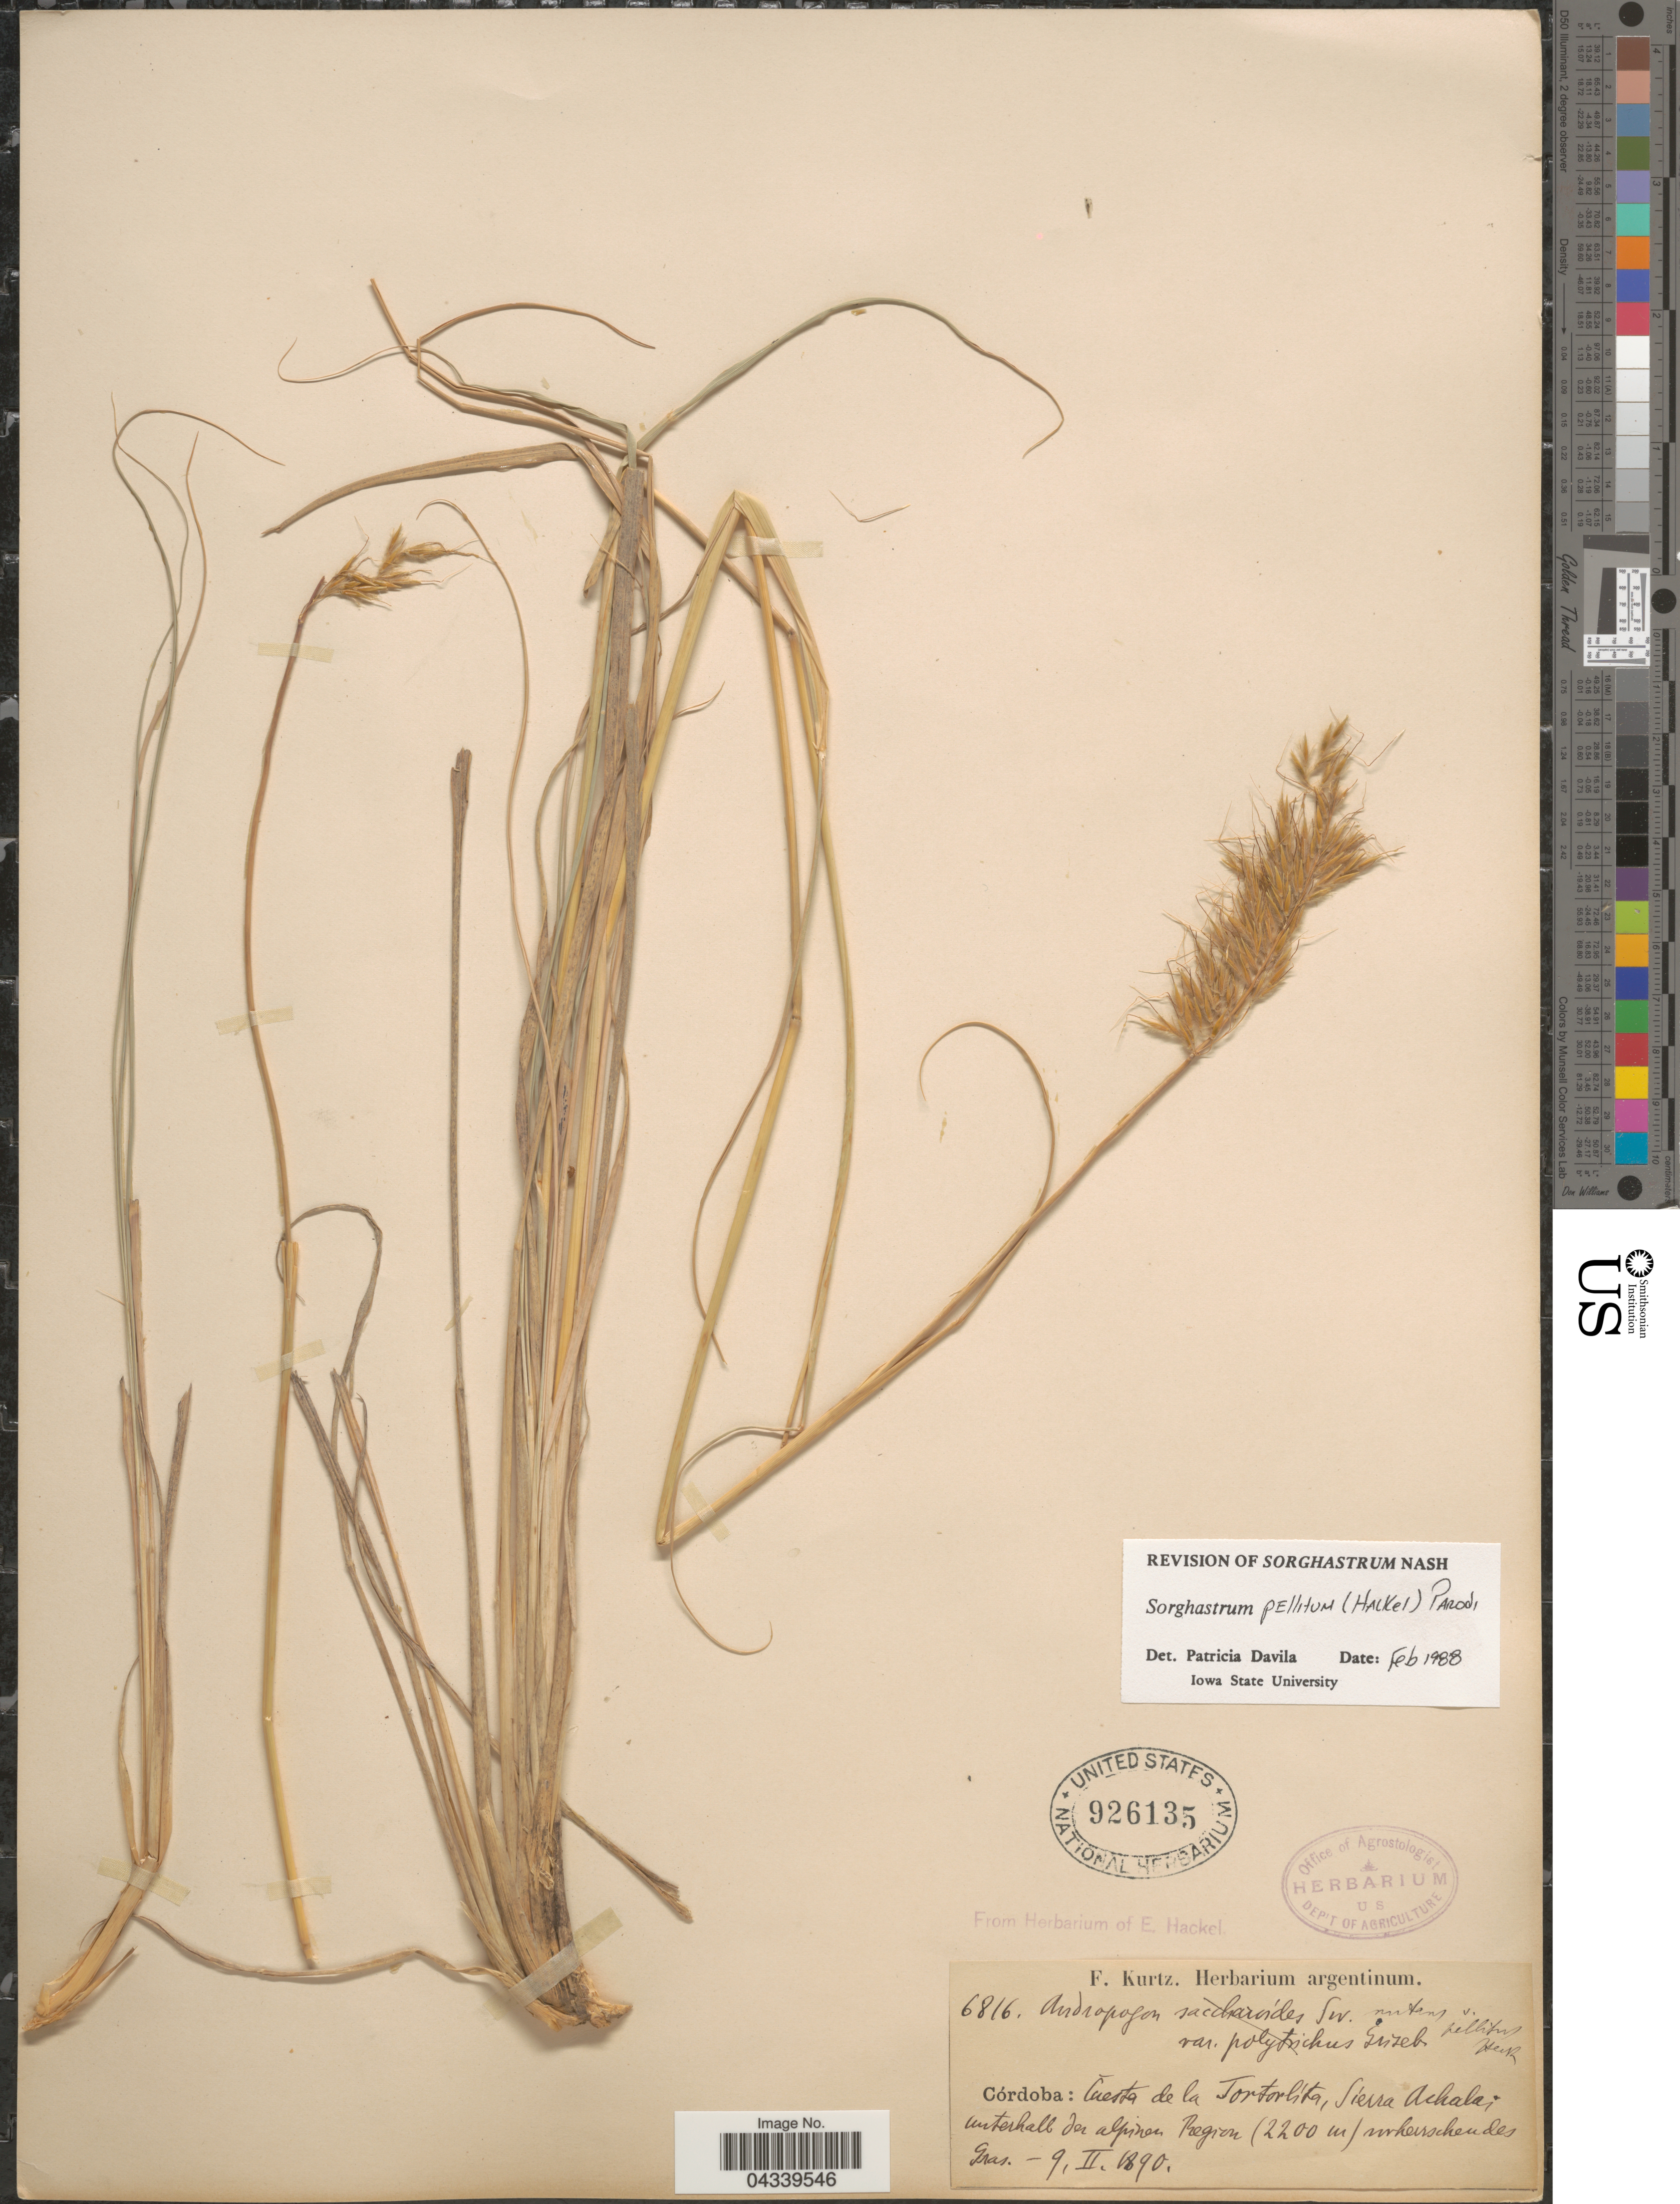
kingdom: Plantae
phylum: Tracheophyta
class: Liliopsida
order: Poales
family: Poaceae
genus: Sorghastrum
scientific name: Sorghastrum pellitum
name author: (Hack.) Parodi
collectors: F. Kurtz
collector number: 6816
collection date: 1890-02-09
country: Argentina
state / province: Cordoba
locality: Cuesta de la Tortorlita, Sierra Achala; unterhalb der alpinen Region.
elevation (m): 2200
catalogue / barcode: US 926135